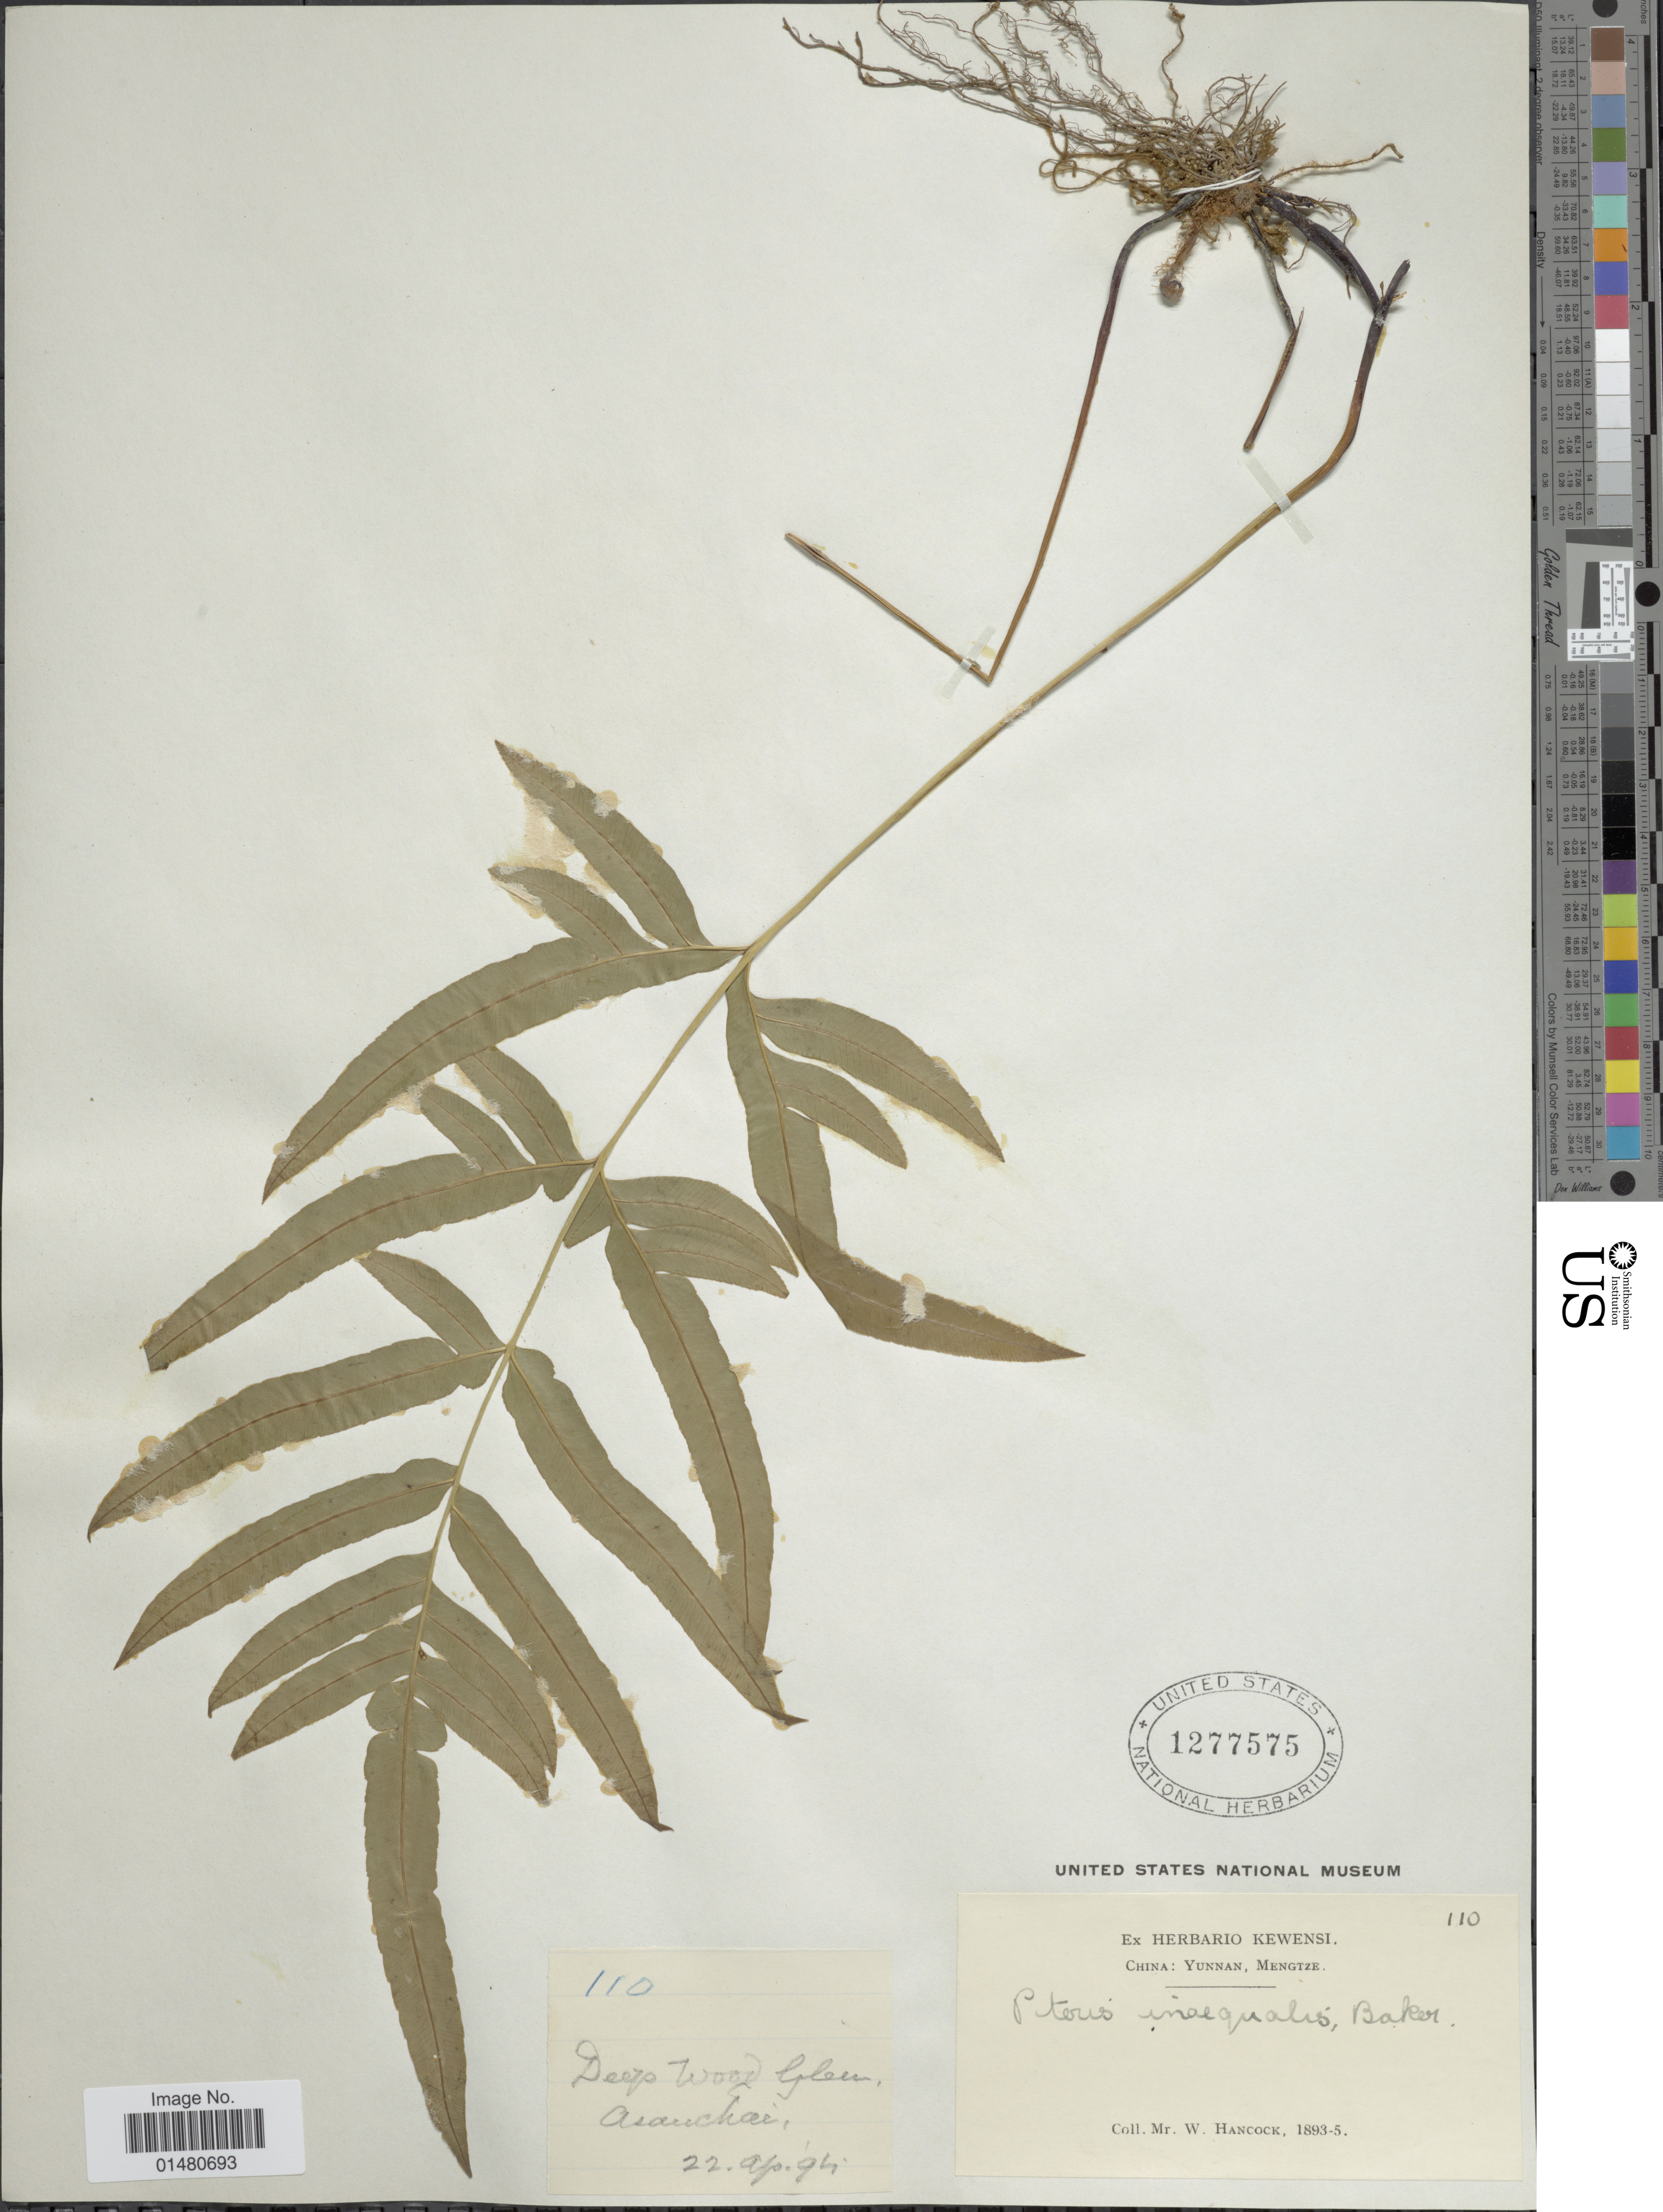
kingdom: Plantae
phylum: Tracheophyta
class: Polypodiopsida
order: Polypodiales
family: Pteridaceae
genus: Pteris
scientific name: Pteris inaequalis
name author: (Fée) Jenman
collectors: W. Hancock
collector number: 110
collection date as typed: Transcribed d/m/y: 22/4/94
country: China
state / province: Yunnan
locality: Mengtze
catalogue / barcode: US 1277575